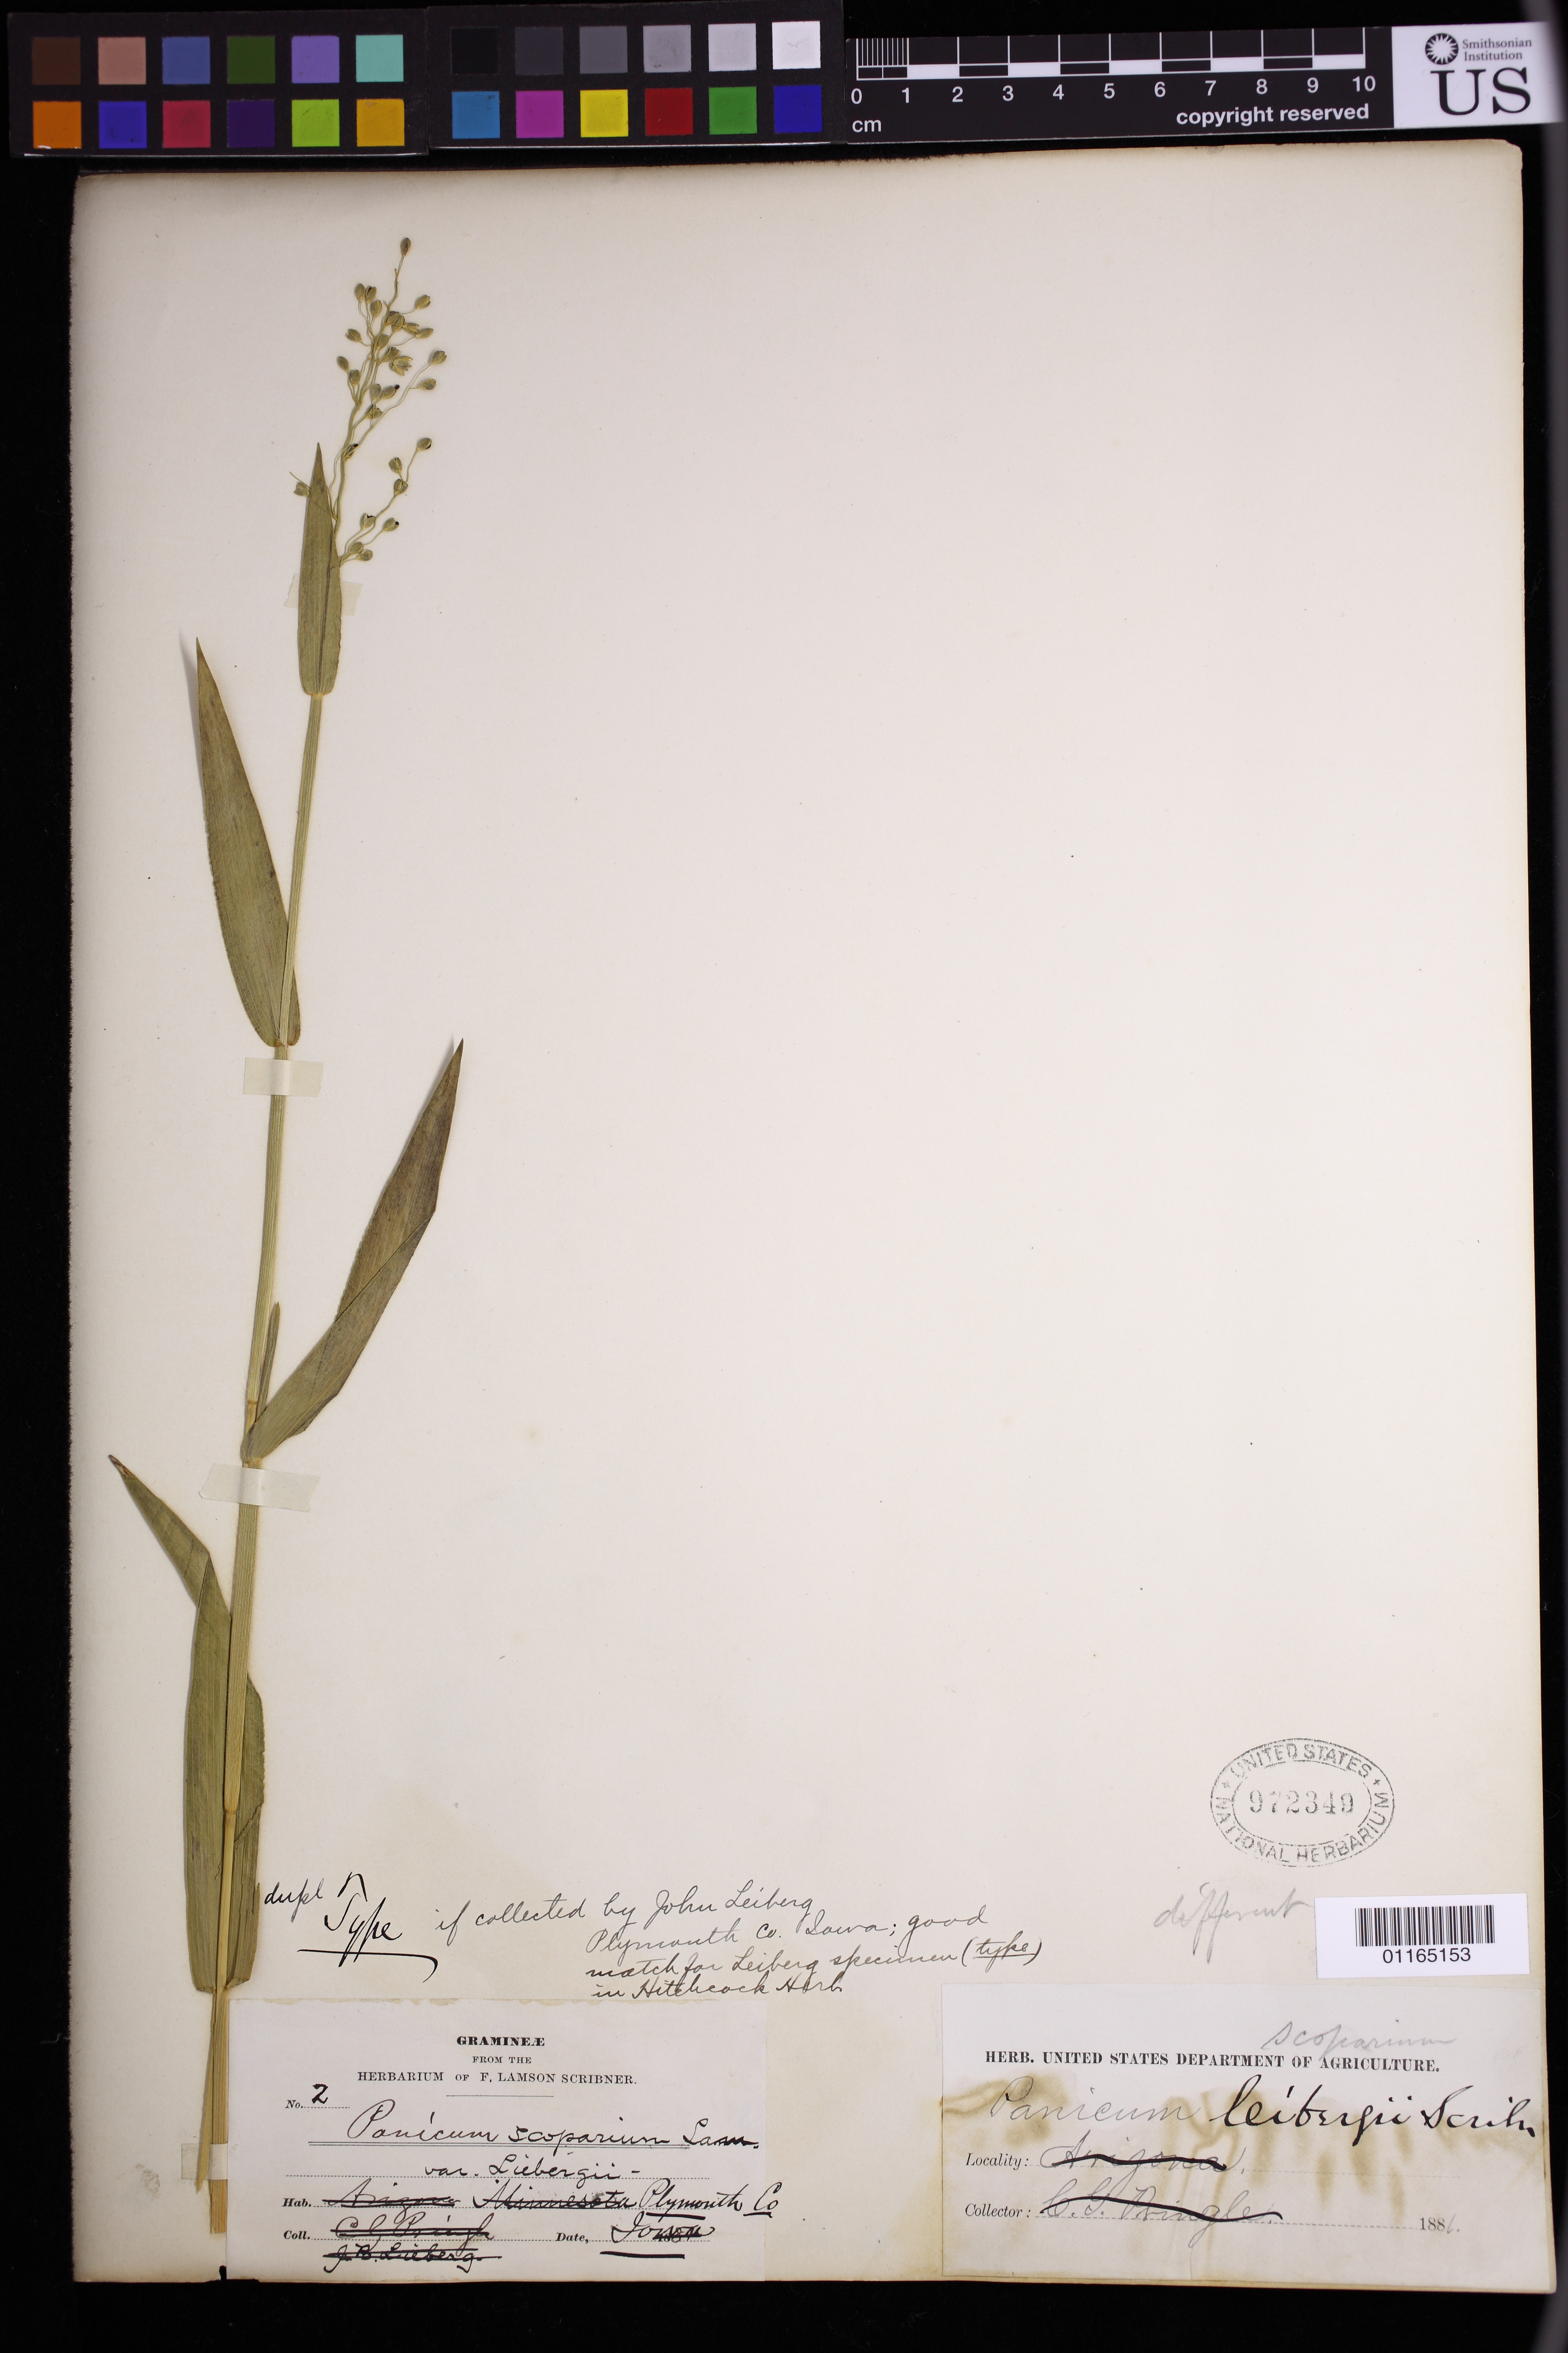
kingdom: Plantae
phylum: Tracheophyta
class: Liliopsida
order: Poales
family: Poaceae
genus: Panicum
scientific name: Panicum scoparium var. leibergii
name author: Vasey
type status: Possible Type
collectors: J. Leiberg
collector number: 2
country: United States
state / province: Iowa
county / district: Plymouth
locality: Plymouth Co., Iowa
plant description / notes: Collector uncertain, "J.B. Leiberg" written on label but crossed out.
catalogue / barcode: US 972349